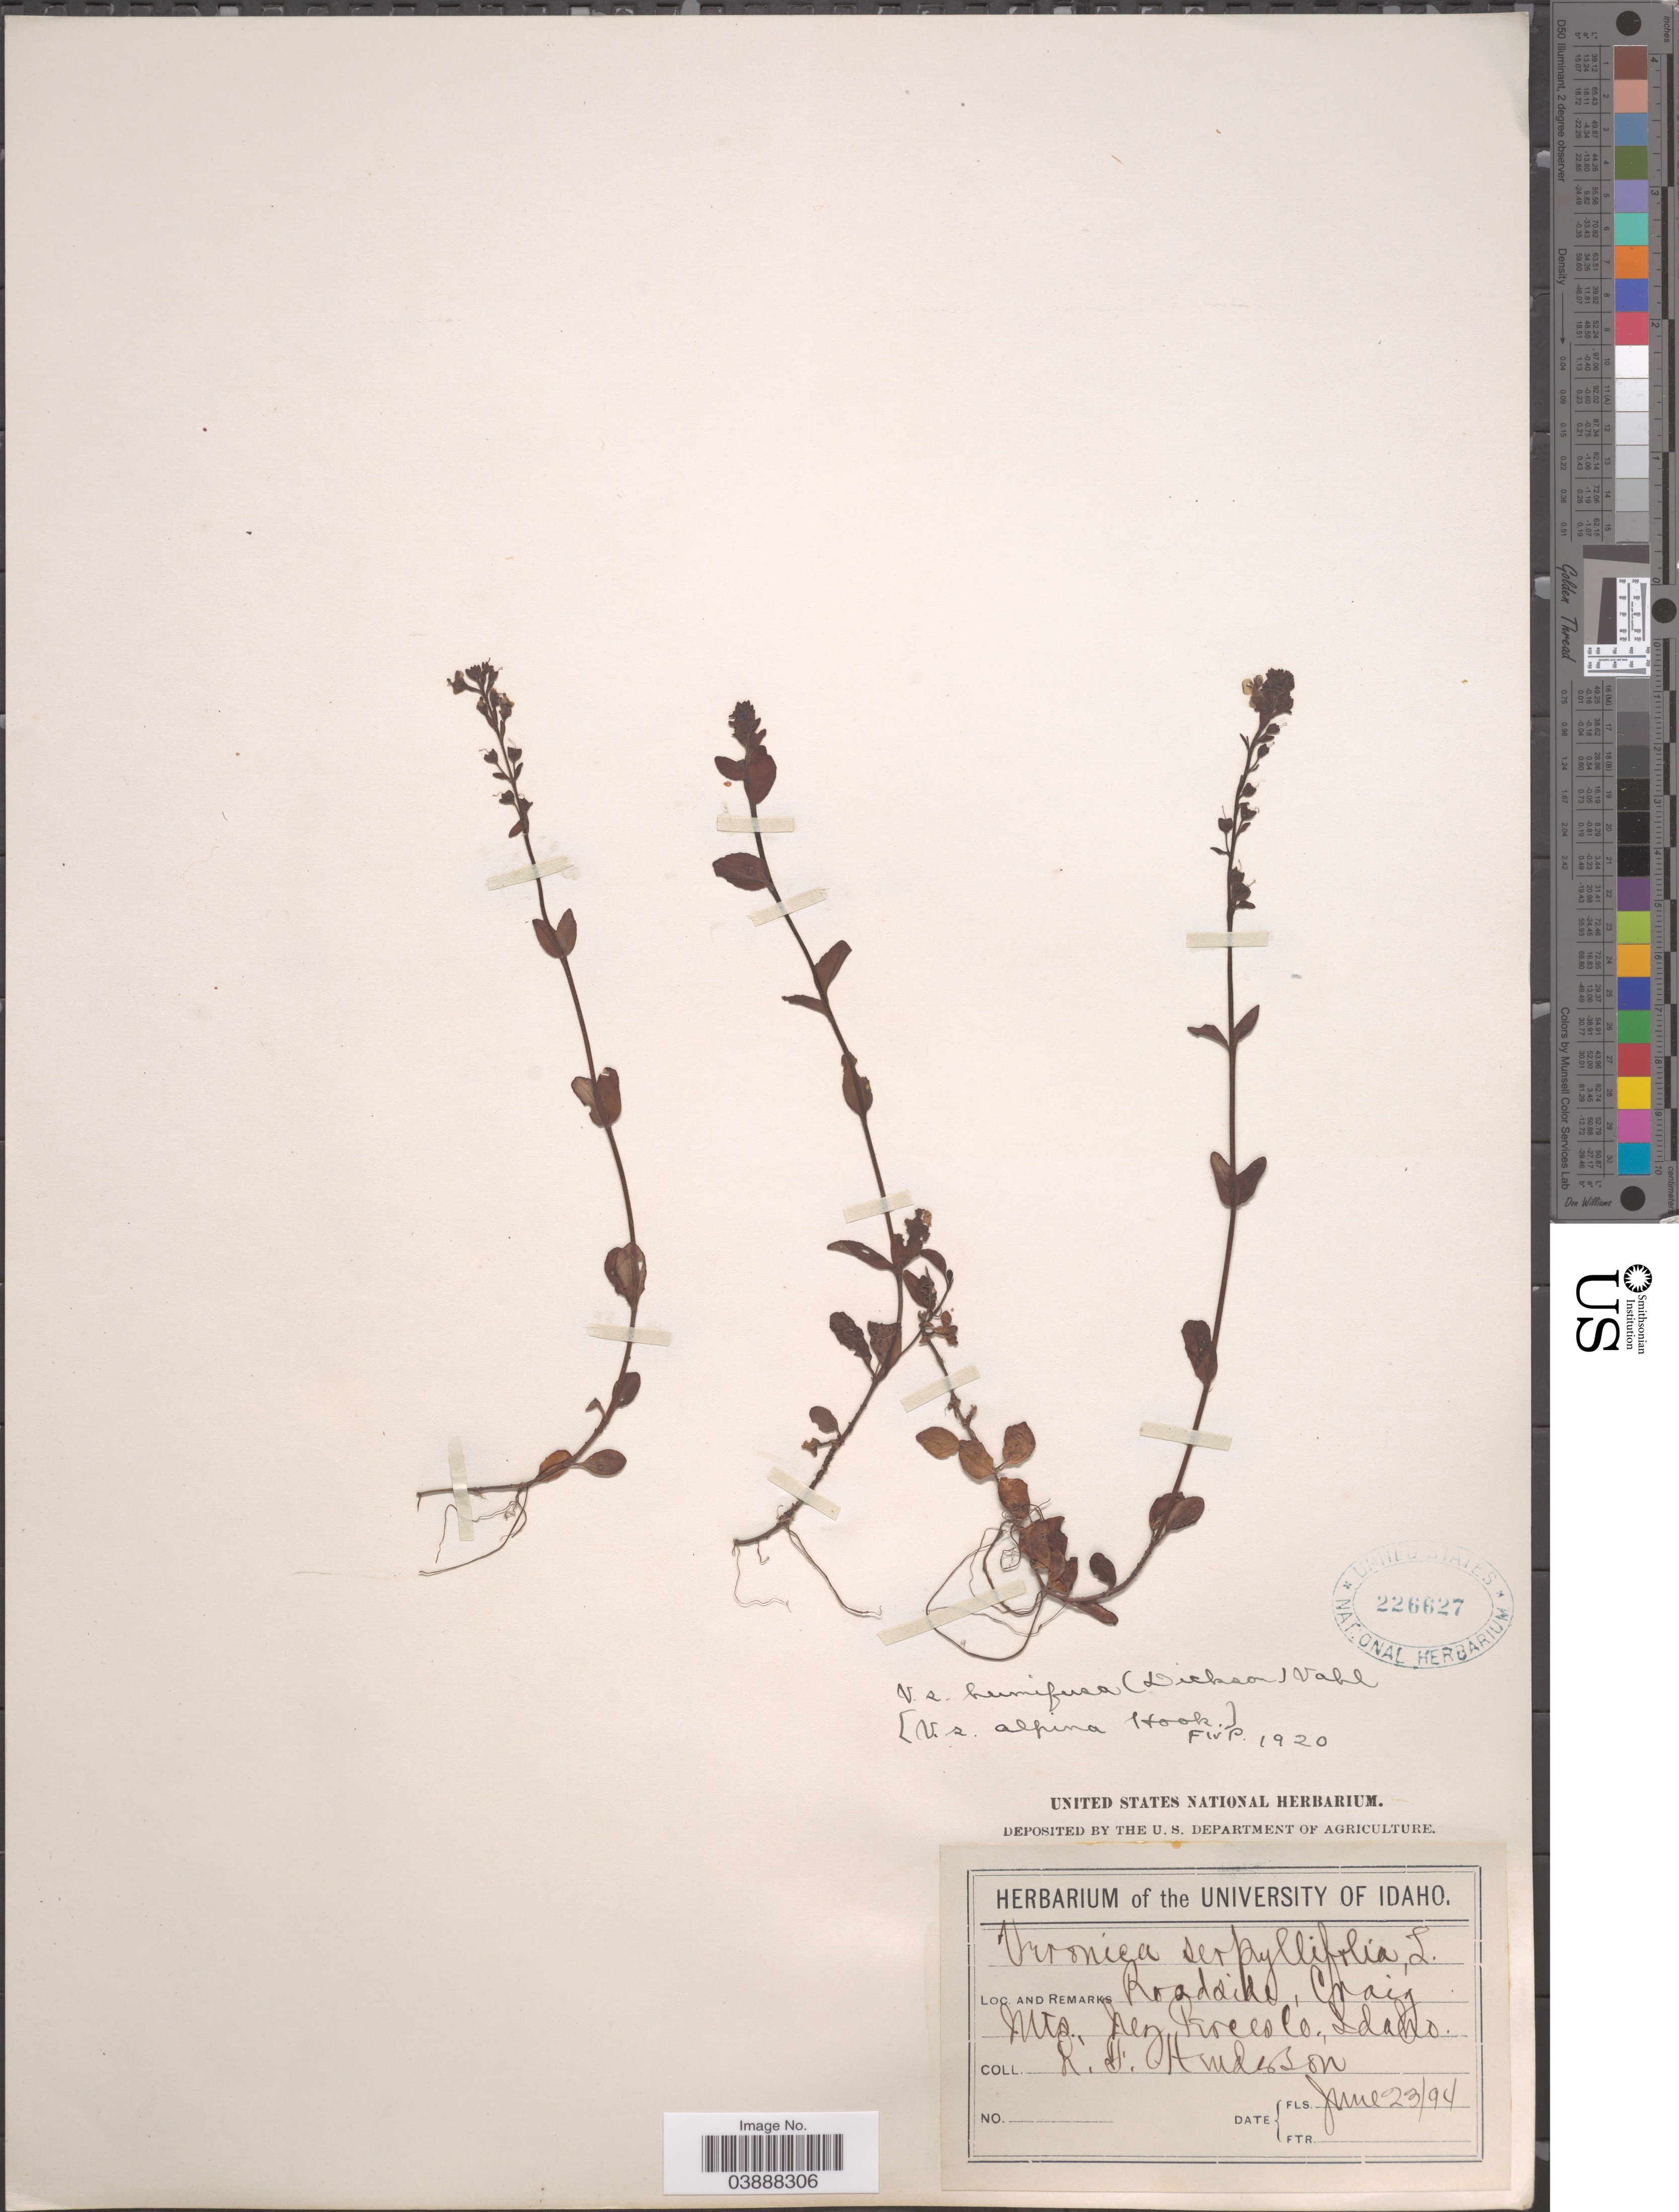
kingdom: Plantae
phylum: Tracheophyta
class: Magnoliopsida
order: Lamiales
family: Plantaginaceae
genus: Veronica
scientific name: Veronica serpyllifolia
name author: L.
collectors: R. Henderson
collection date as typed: Transcribed d/m/y: 23/6/94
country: United States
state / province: Idaho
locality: Roadside, Craig Mts., Nez Perces Co.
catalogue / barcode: US 226627